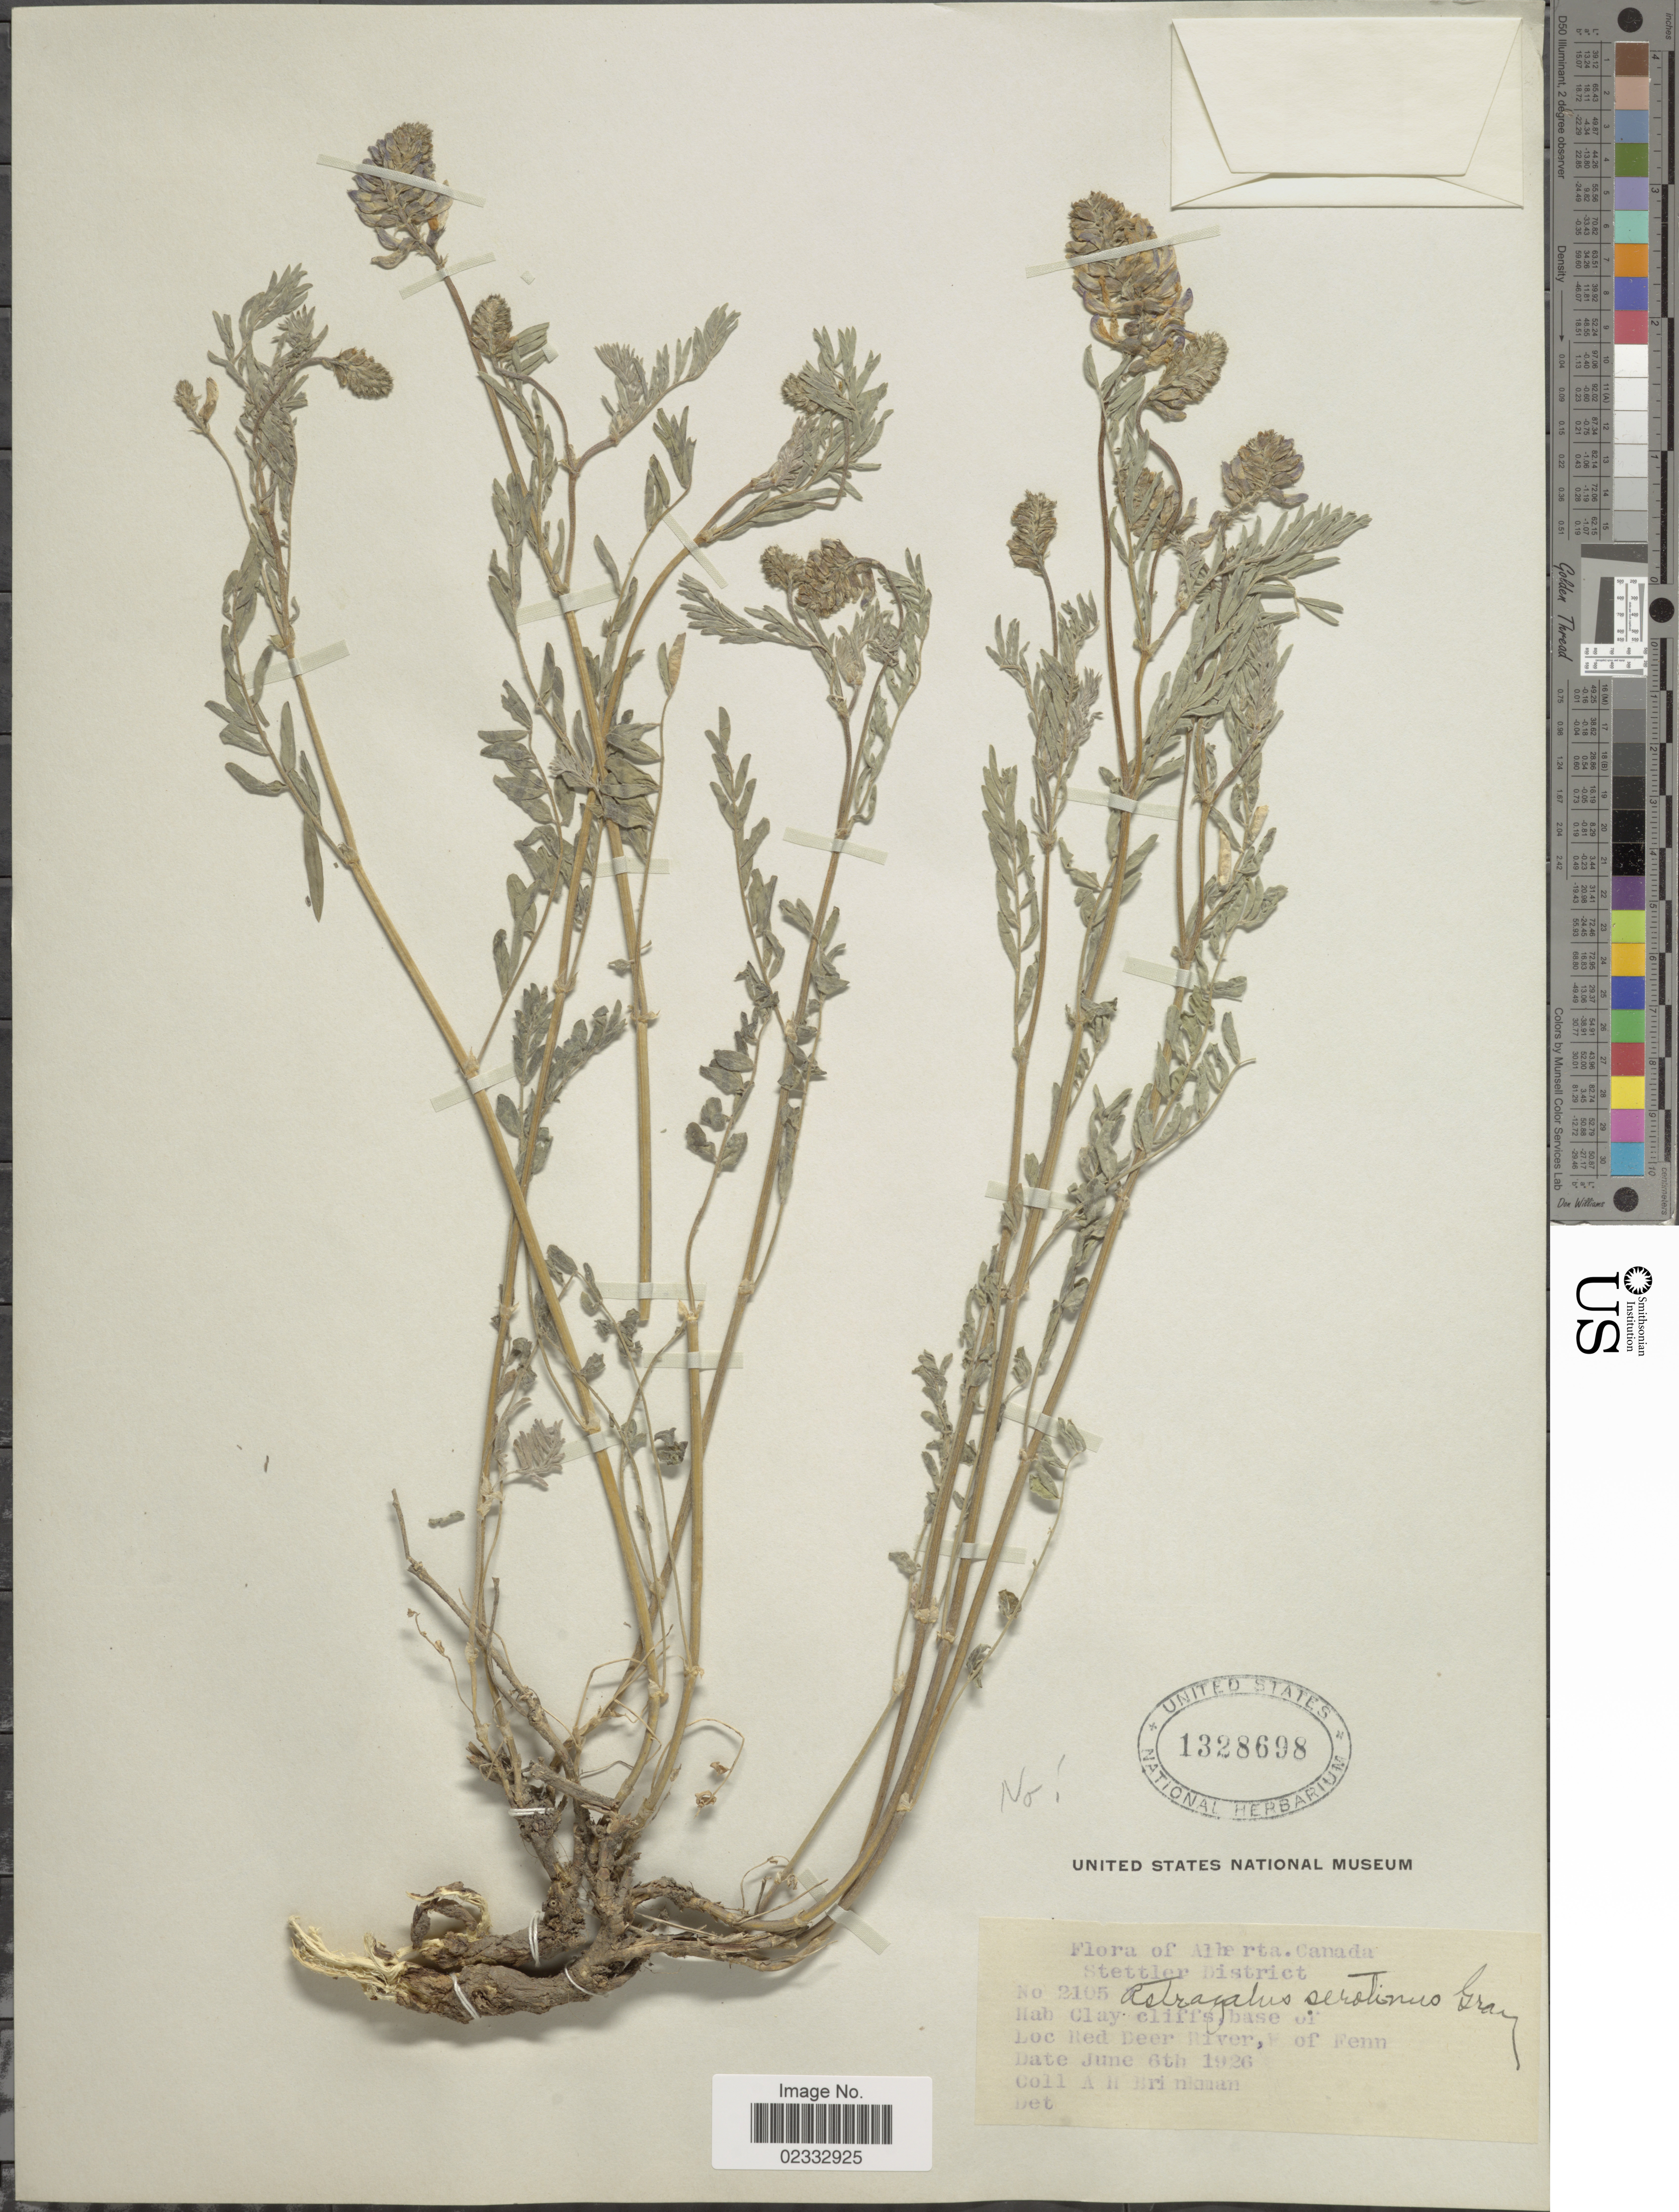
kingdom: Plantae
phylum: Tracheophyta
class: Magnoliopsida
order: Fabales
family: Fabaceae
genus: Astragalus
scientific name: Astragalus miser var. serotinus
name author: (A. Gray) Barneby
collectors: A. Brinkman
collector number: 2105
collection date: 1926-06-06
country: Canada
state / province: Alberta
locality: Stettler District, Clay Cliffs base of Red Deer River, N of Fenn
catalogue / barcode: US 1328698